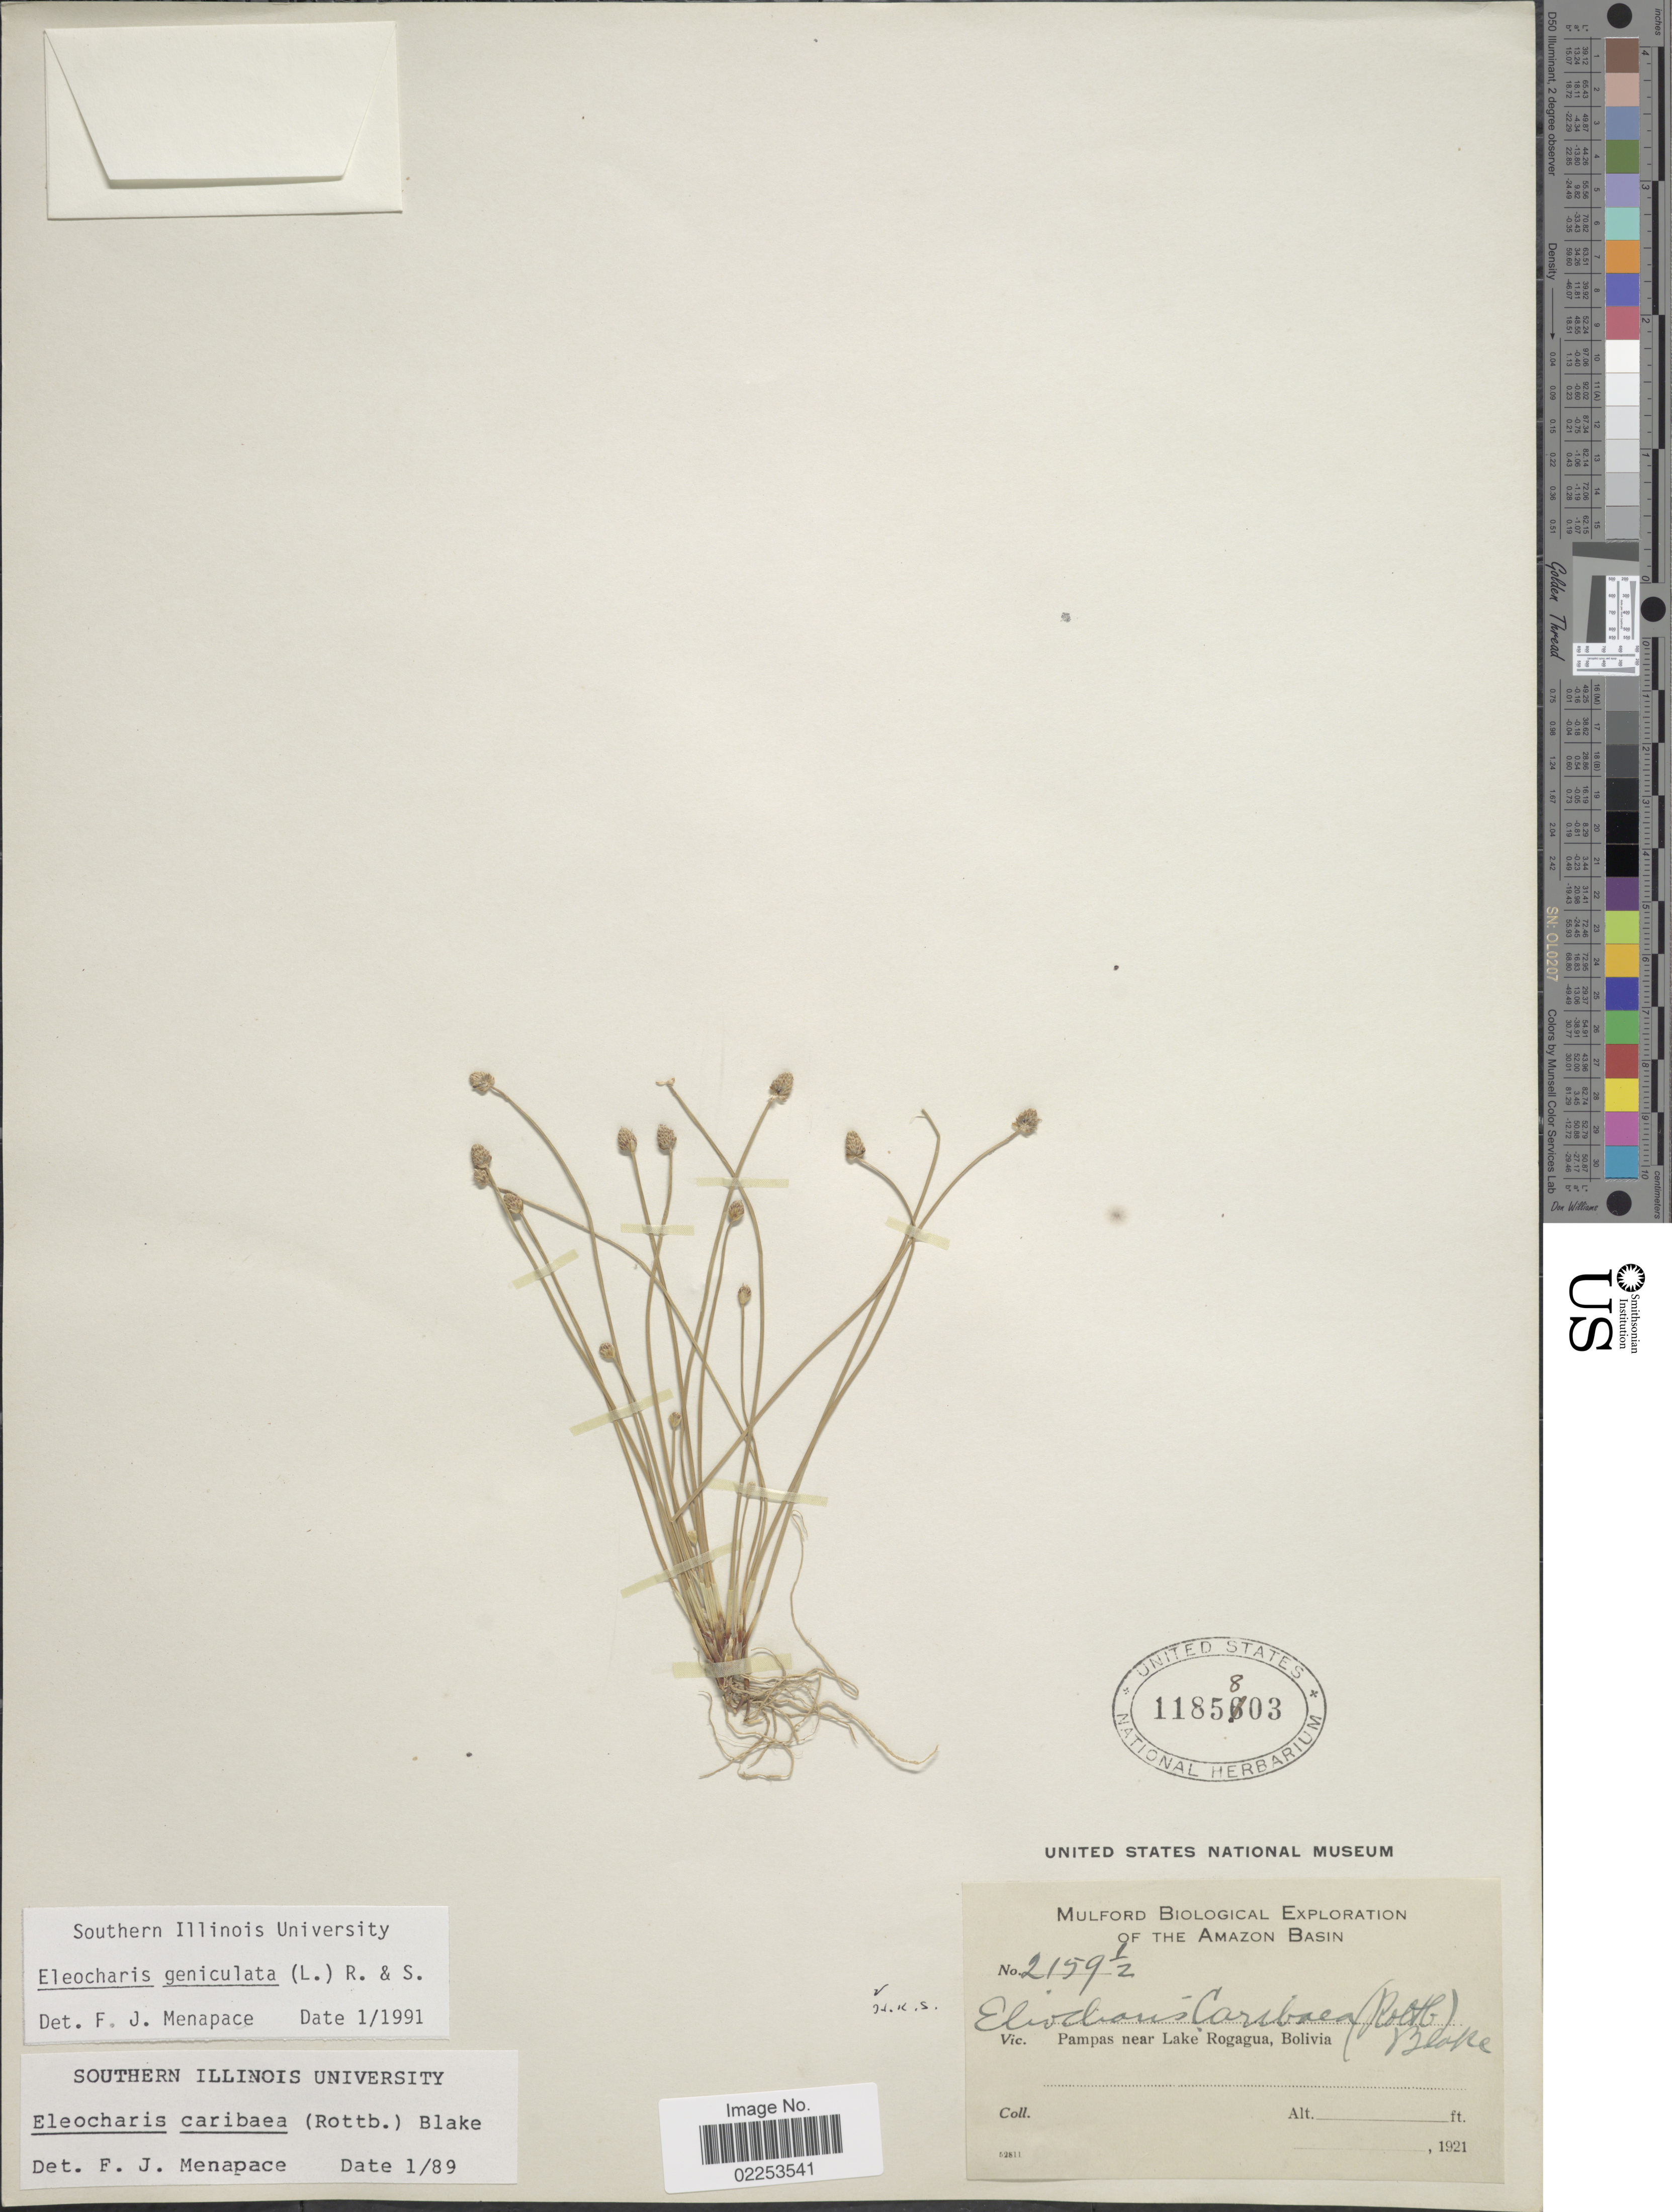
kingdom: Plantae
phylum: Tracheophyta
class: Liliopsida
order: Poales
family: Cyperaceae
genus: Eleocharis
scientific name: Eleocharis geniculata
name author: (L.) Roem. & Schult.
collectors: Mulford Biological Exploration of the Amazon Basin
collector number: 2159½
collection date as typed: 1921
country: Bolivia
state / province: Beni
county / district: José Ballivián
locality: Pampas near Lake Rogagua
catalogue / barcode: US 1185803